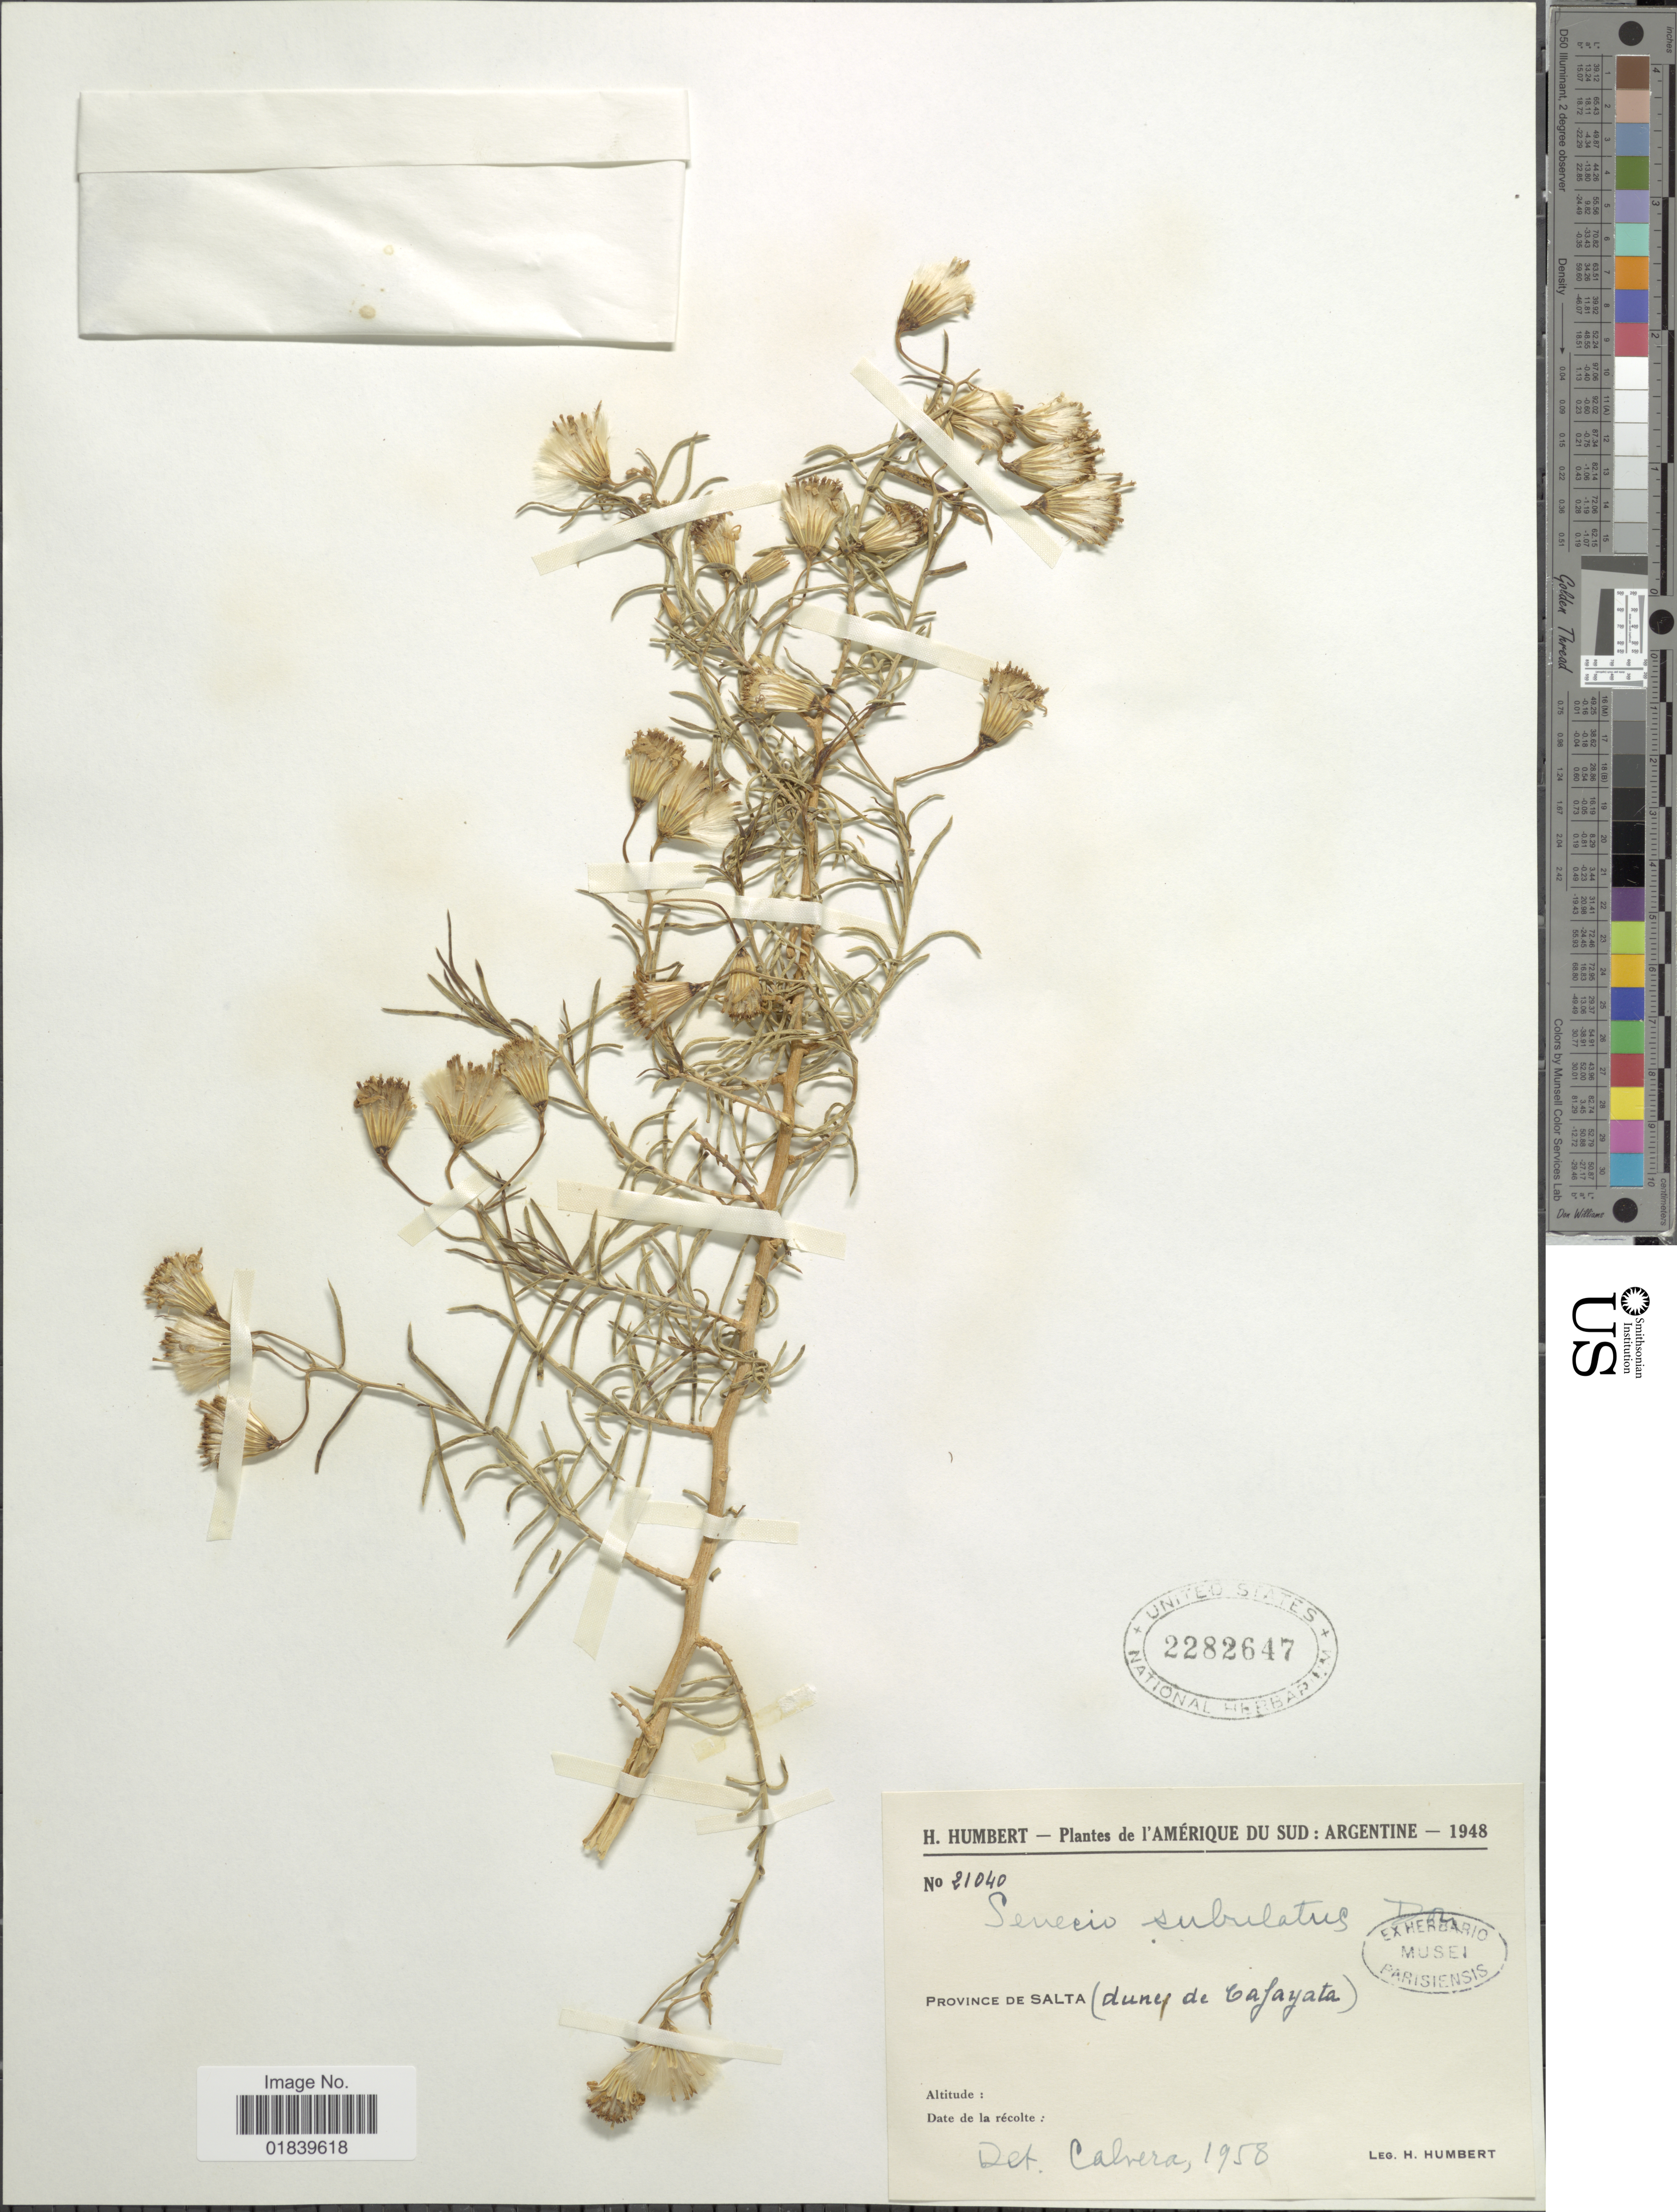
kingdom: Plantae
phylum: Tracheophyta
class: Magnoliopsida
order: Asterales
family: Asteraceae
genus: Senecio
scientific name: Senecio subulatus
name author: D. Don ex Hook. & Arn.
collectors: H. Humbert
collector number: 21040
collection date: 1948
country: Argentina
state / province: Salta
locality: Province de Salta (dune de Cafayata).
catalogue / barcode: US 2282647